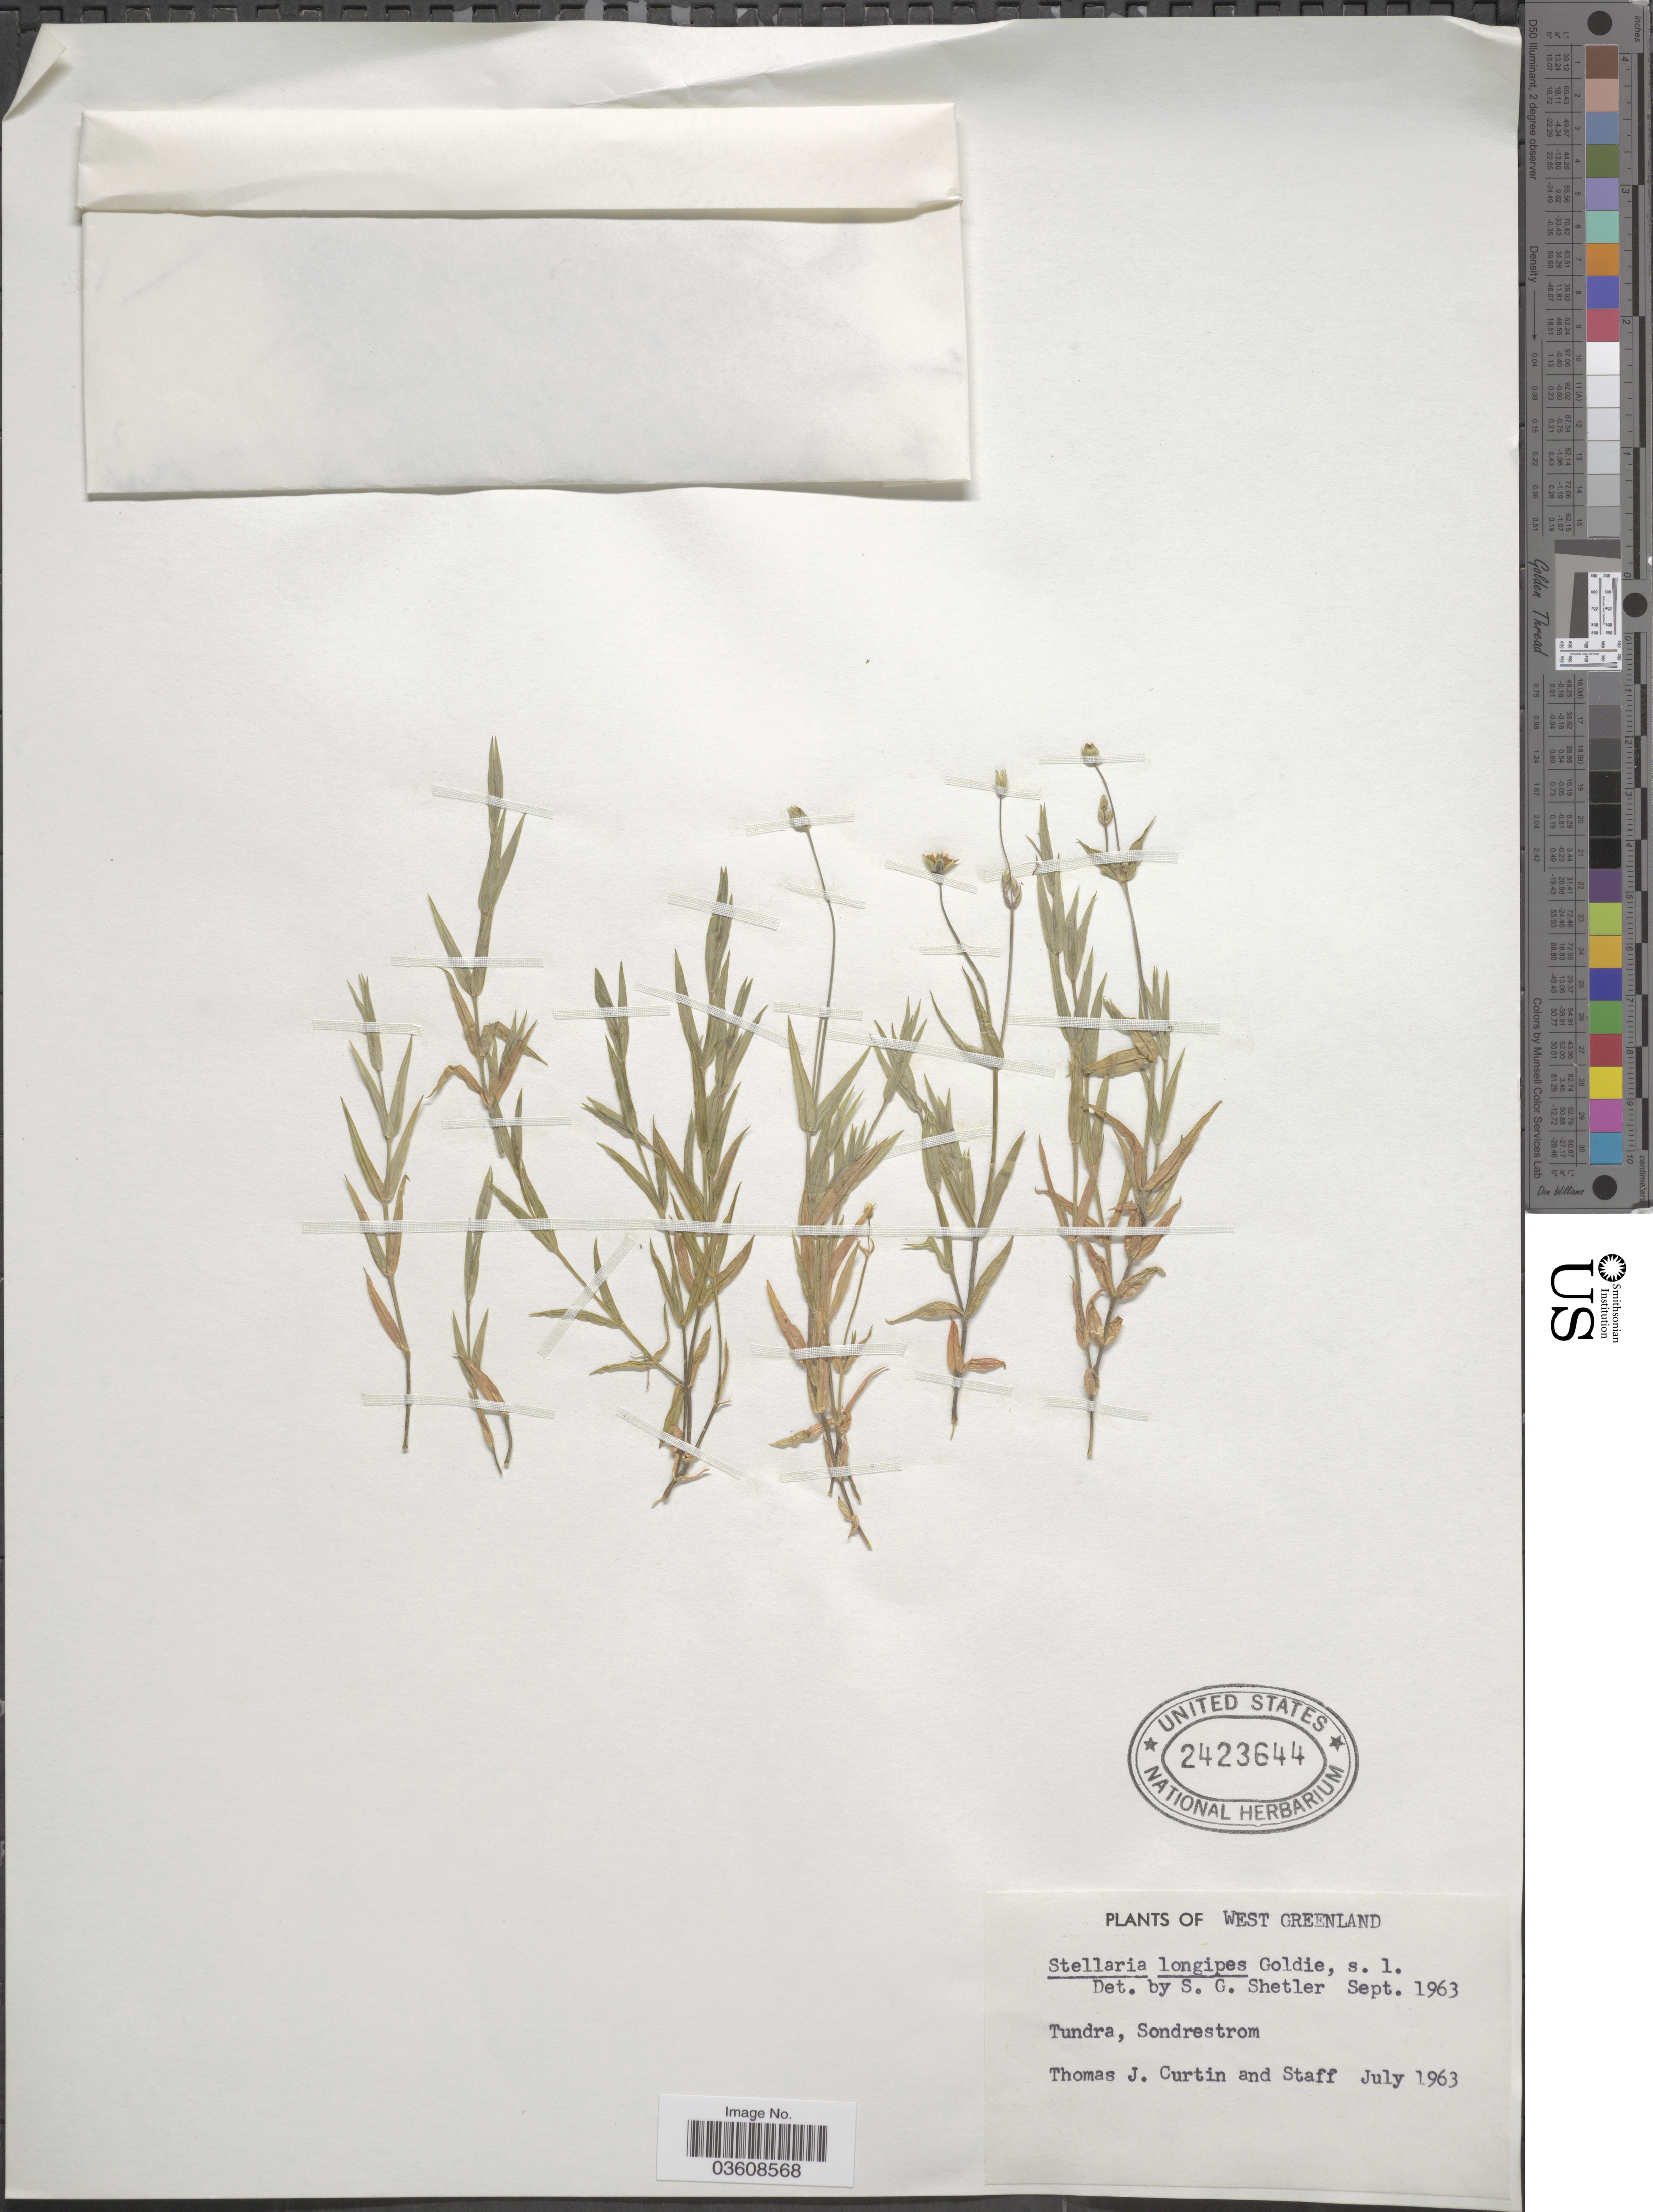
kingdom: Plantae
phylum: Tracheophyta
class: Magnoliopsida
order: Caryophyllales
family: Caryophyllaceae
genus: Stellaria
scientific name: Stellaria longipes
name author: Goldie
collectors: T. Curtin & Staff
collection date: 1963-07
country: Greenland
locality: West Greenland. Tundra, Sondrestrom.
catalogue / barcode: US 2423644